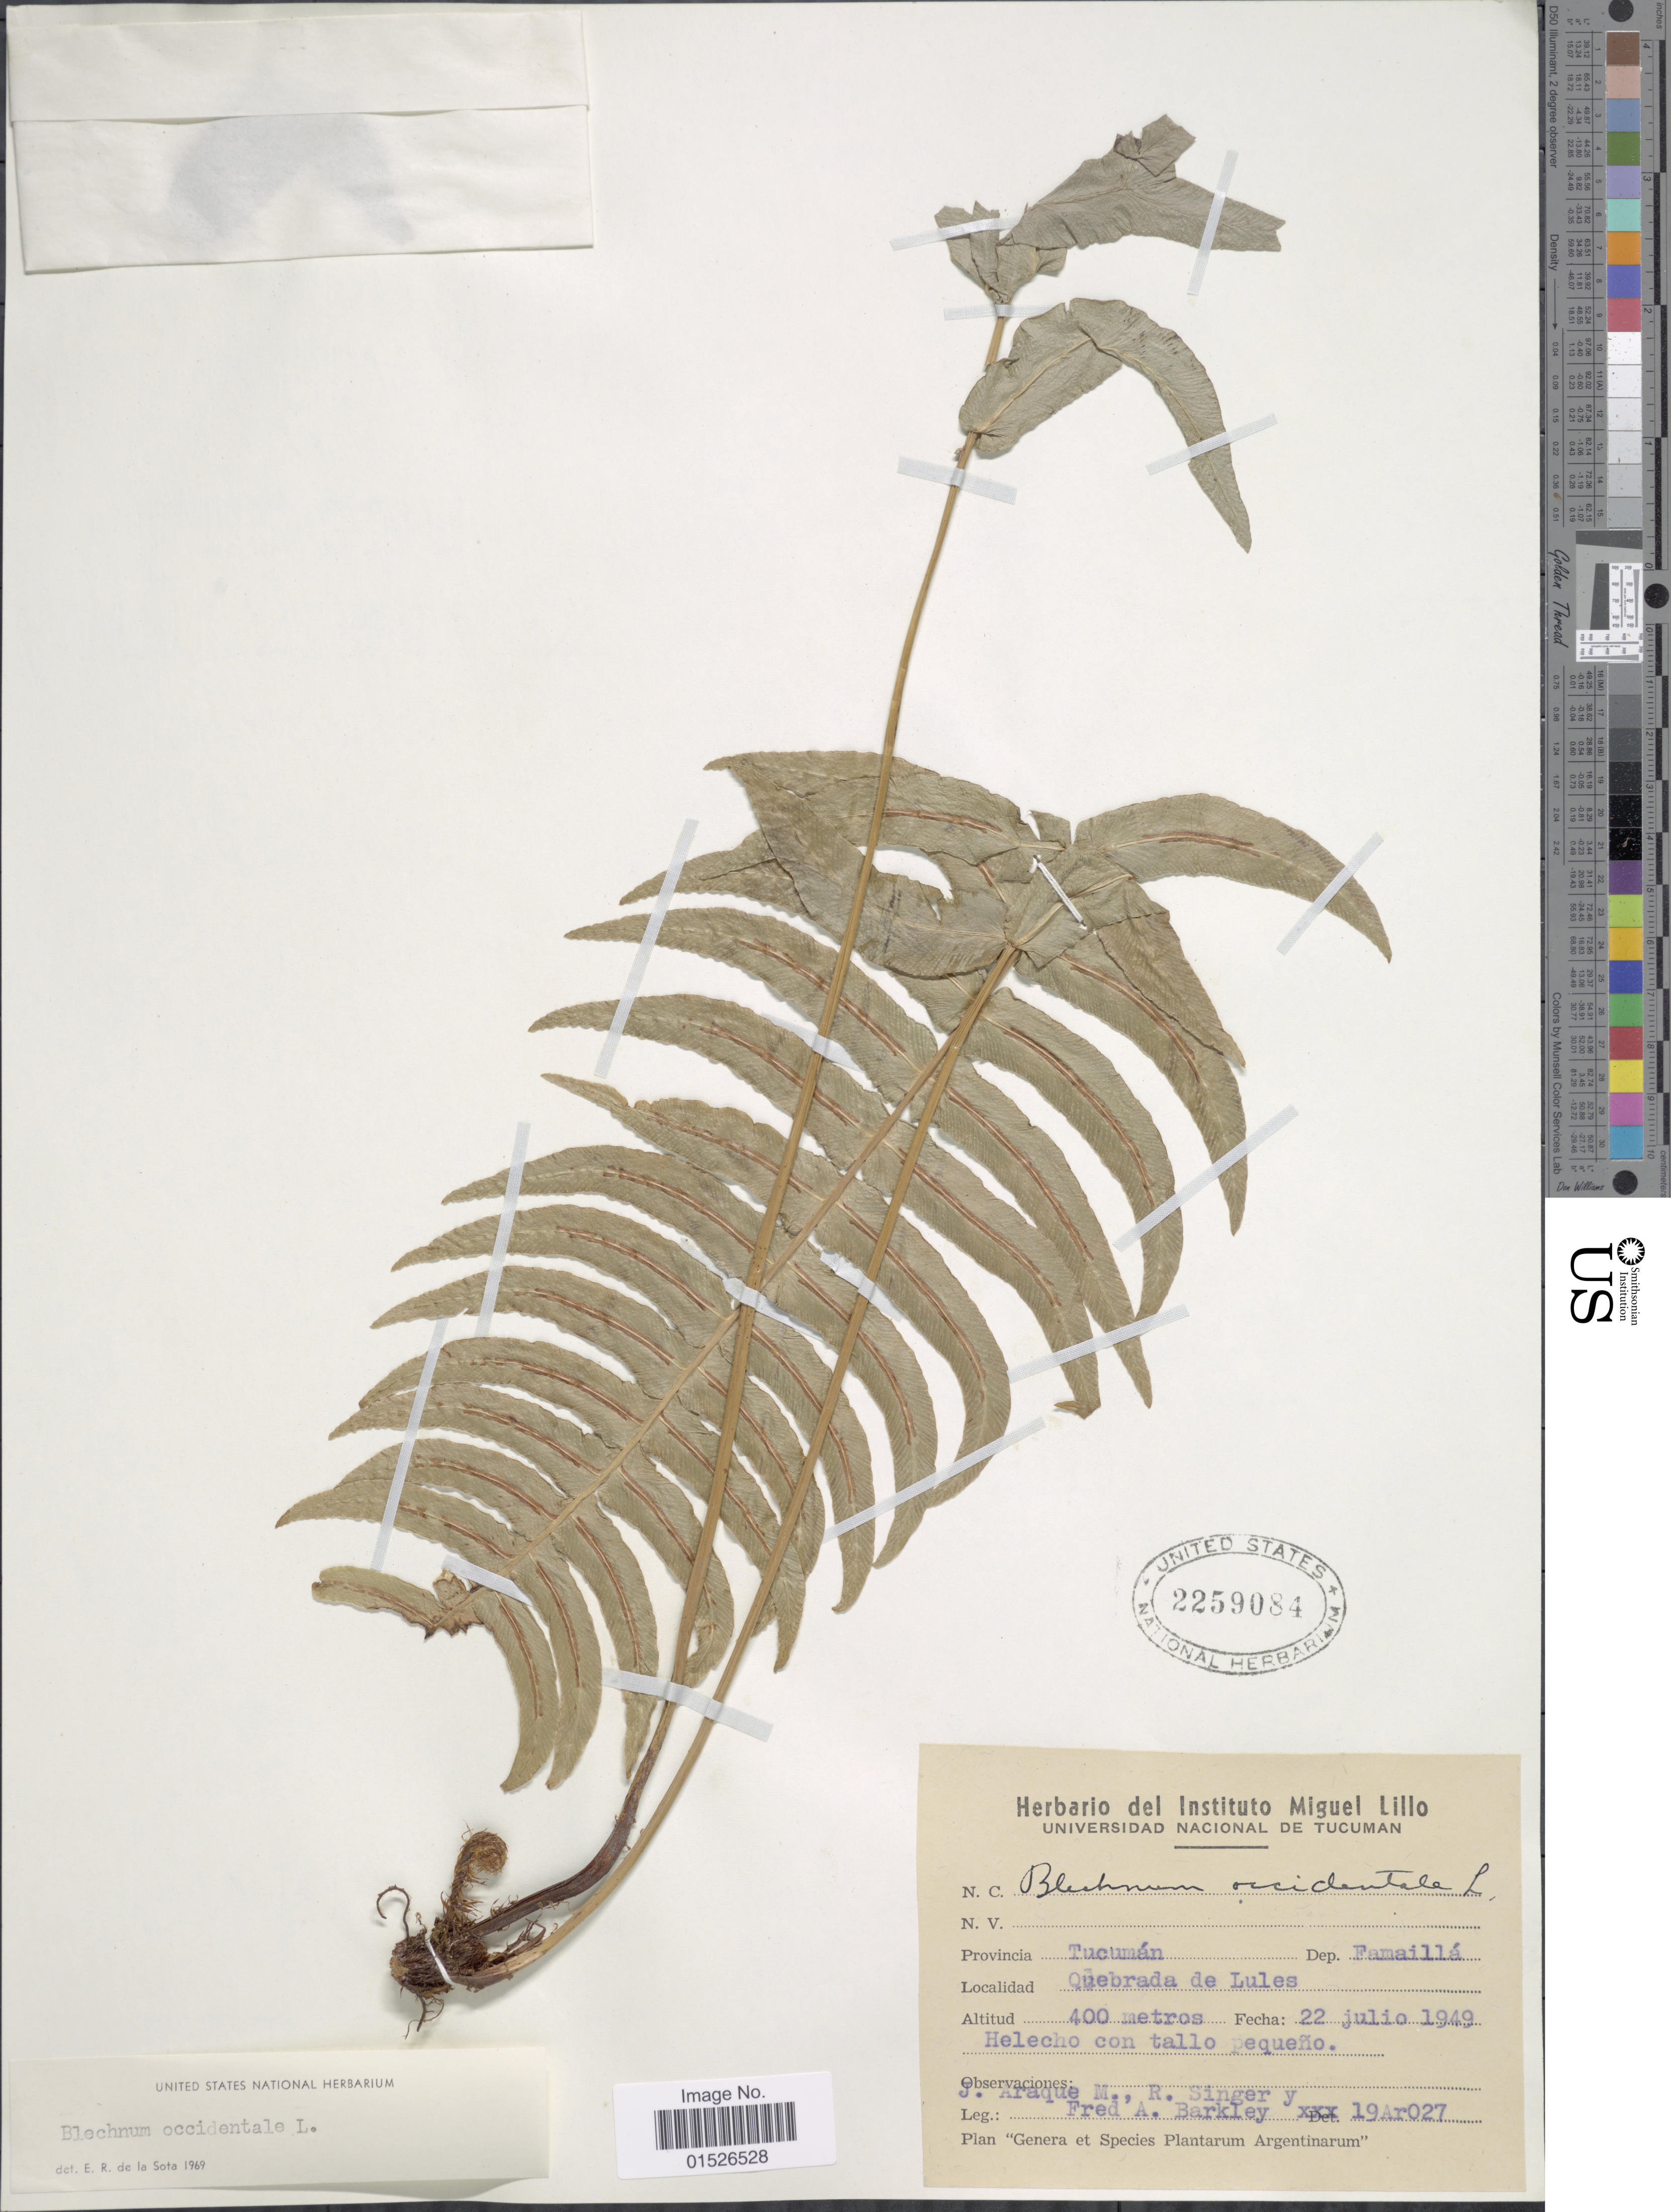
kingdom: Plantae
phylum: Tracheophyta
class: Polypodiopsida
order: Polypodiales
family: Blechnaceae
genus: Blechnum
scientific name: Blechnum occidentale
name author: L.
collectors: J. Araque Molina, R. Singer & F. A. Barkley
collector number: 19Ar027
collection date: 1949-07-22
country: Argentina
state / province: Tucuman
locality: Province Tucuman, Dep. Famailla, Quebrada de Lules.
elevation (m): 400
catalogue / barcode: US 2259084